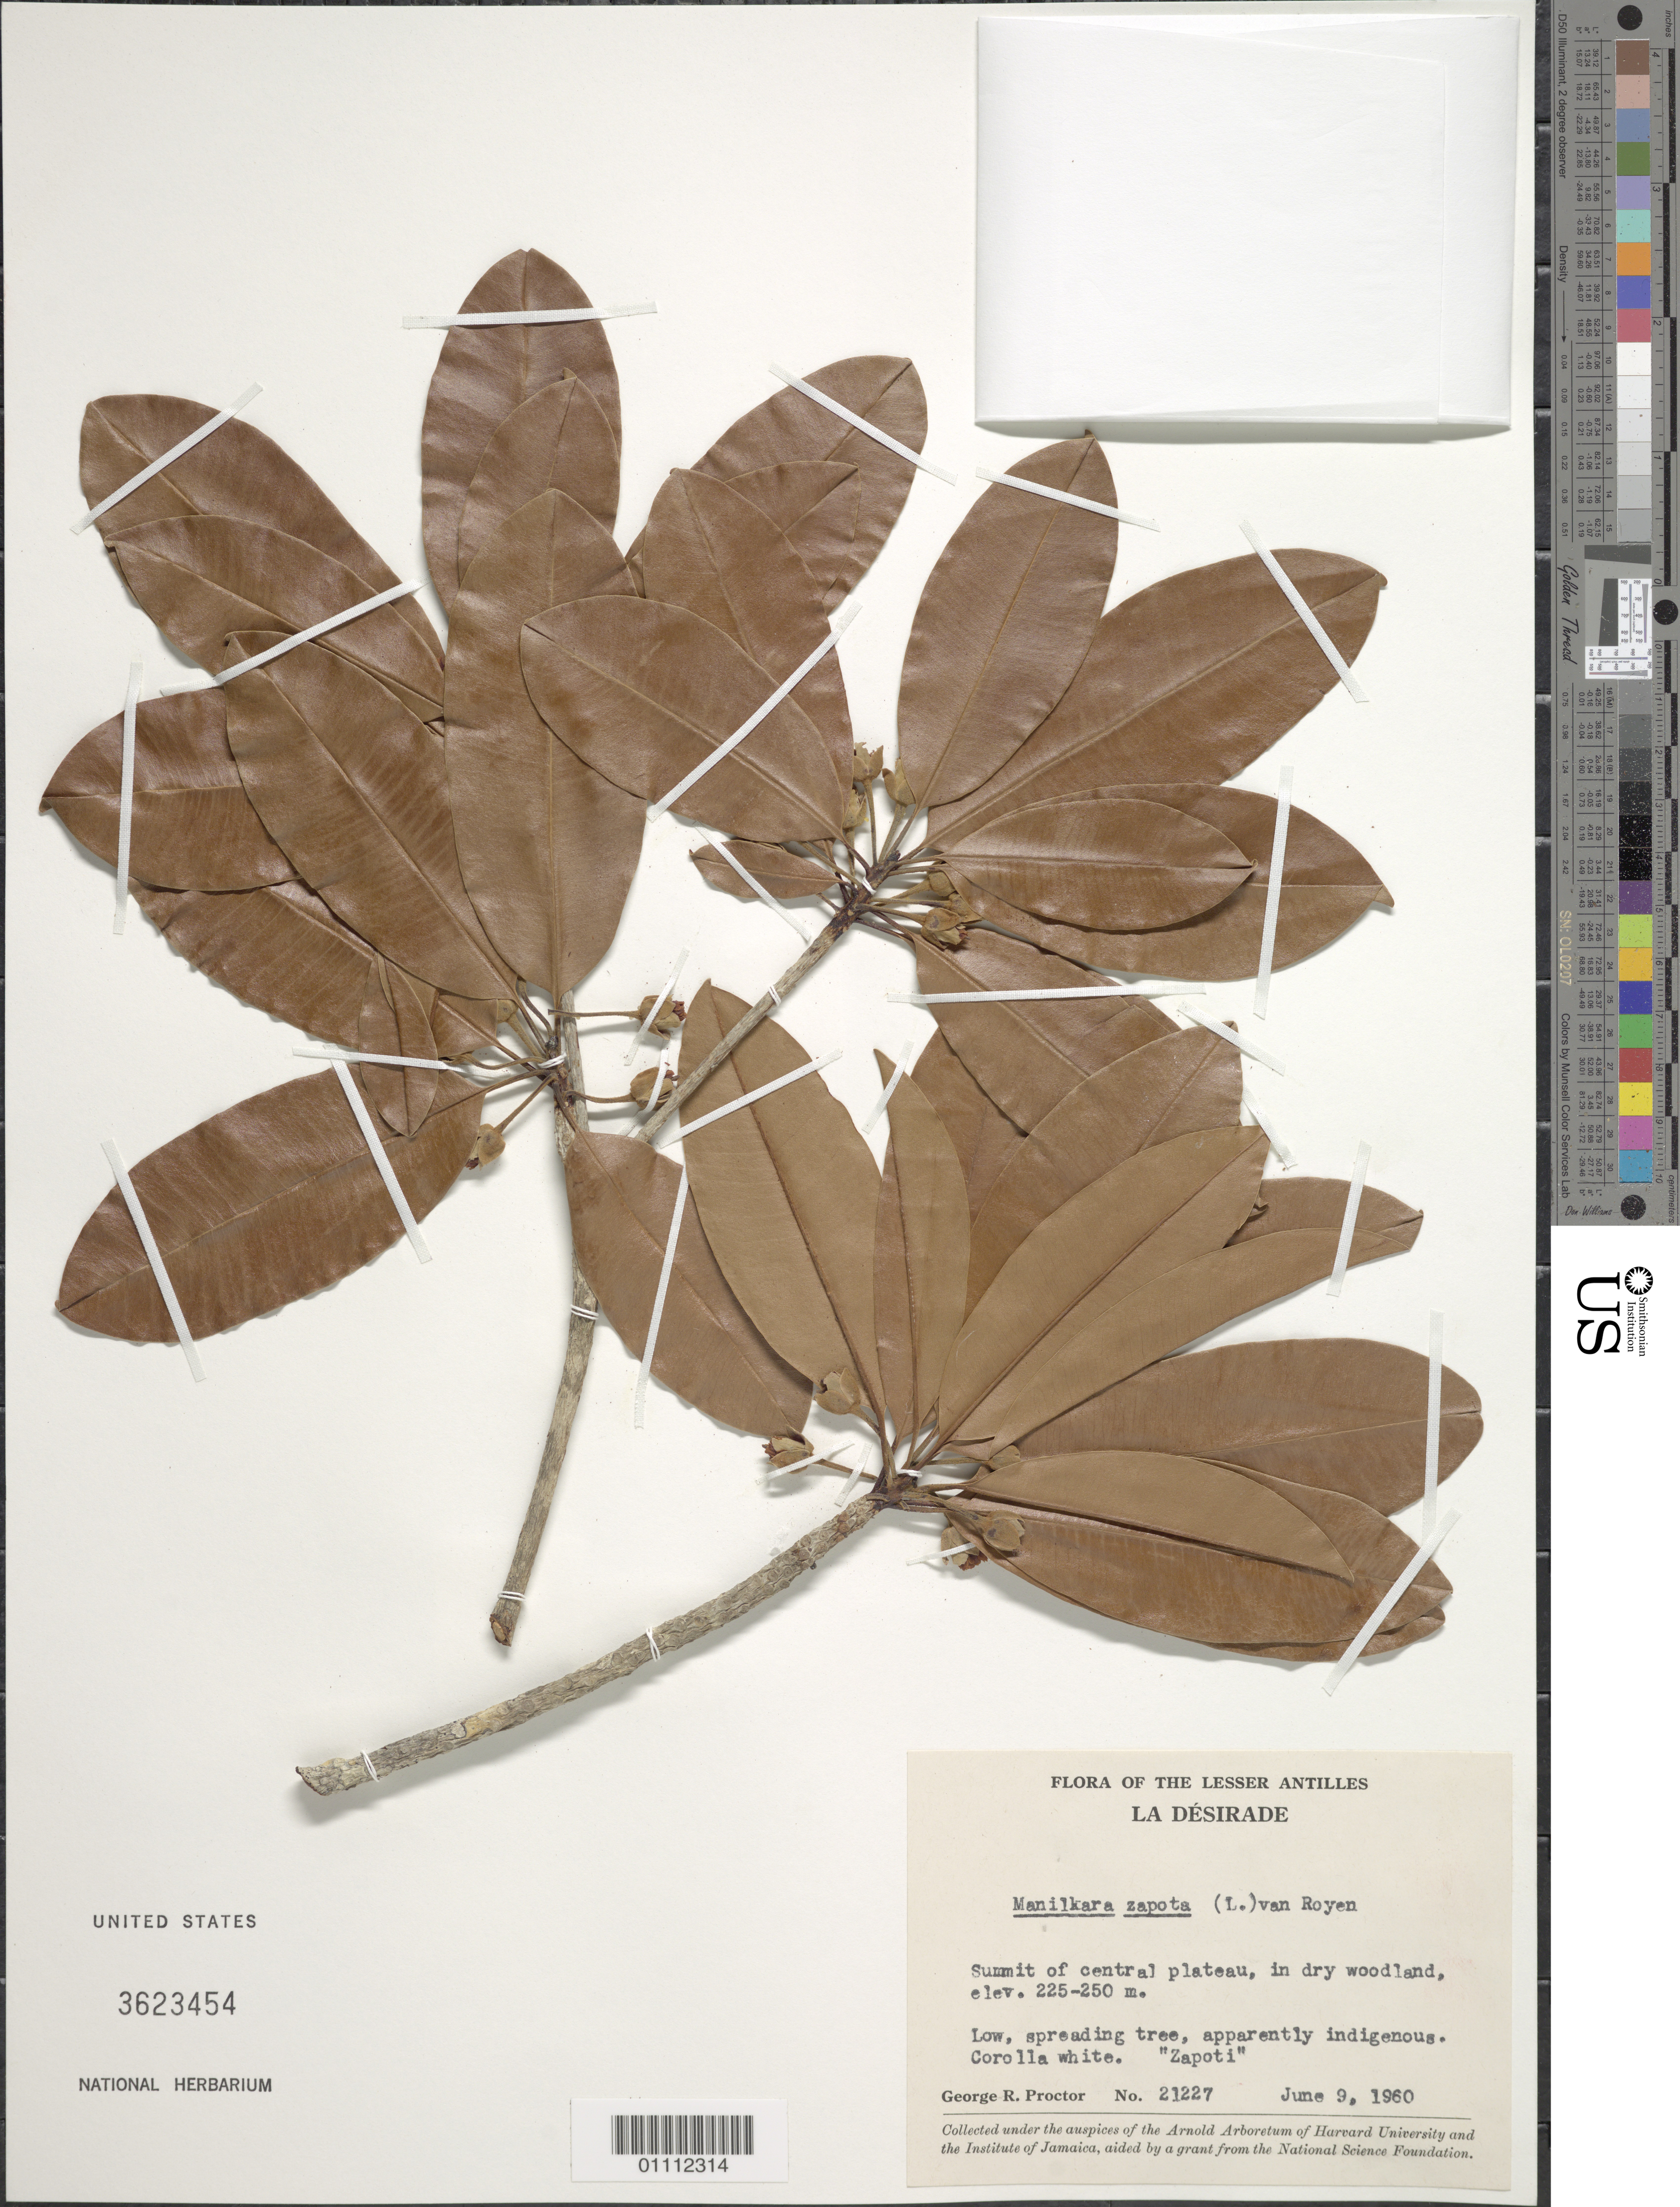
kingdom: Plantae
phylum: Tracheophyta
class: Magnoliopsida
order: Ericales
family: Sapotaceae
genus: Manilkara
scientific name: Manilkara zapota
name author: (L.) P. Royen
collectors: G. R. Proctor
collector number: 21227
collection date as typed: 09 Jun 1960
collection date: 1960-06-09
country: Guadeloupe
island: La Désirade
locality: Central Plateau summit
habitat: Dry woodland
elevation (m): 225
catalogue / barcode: US 3623454